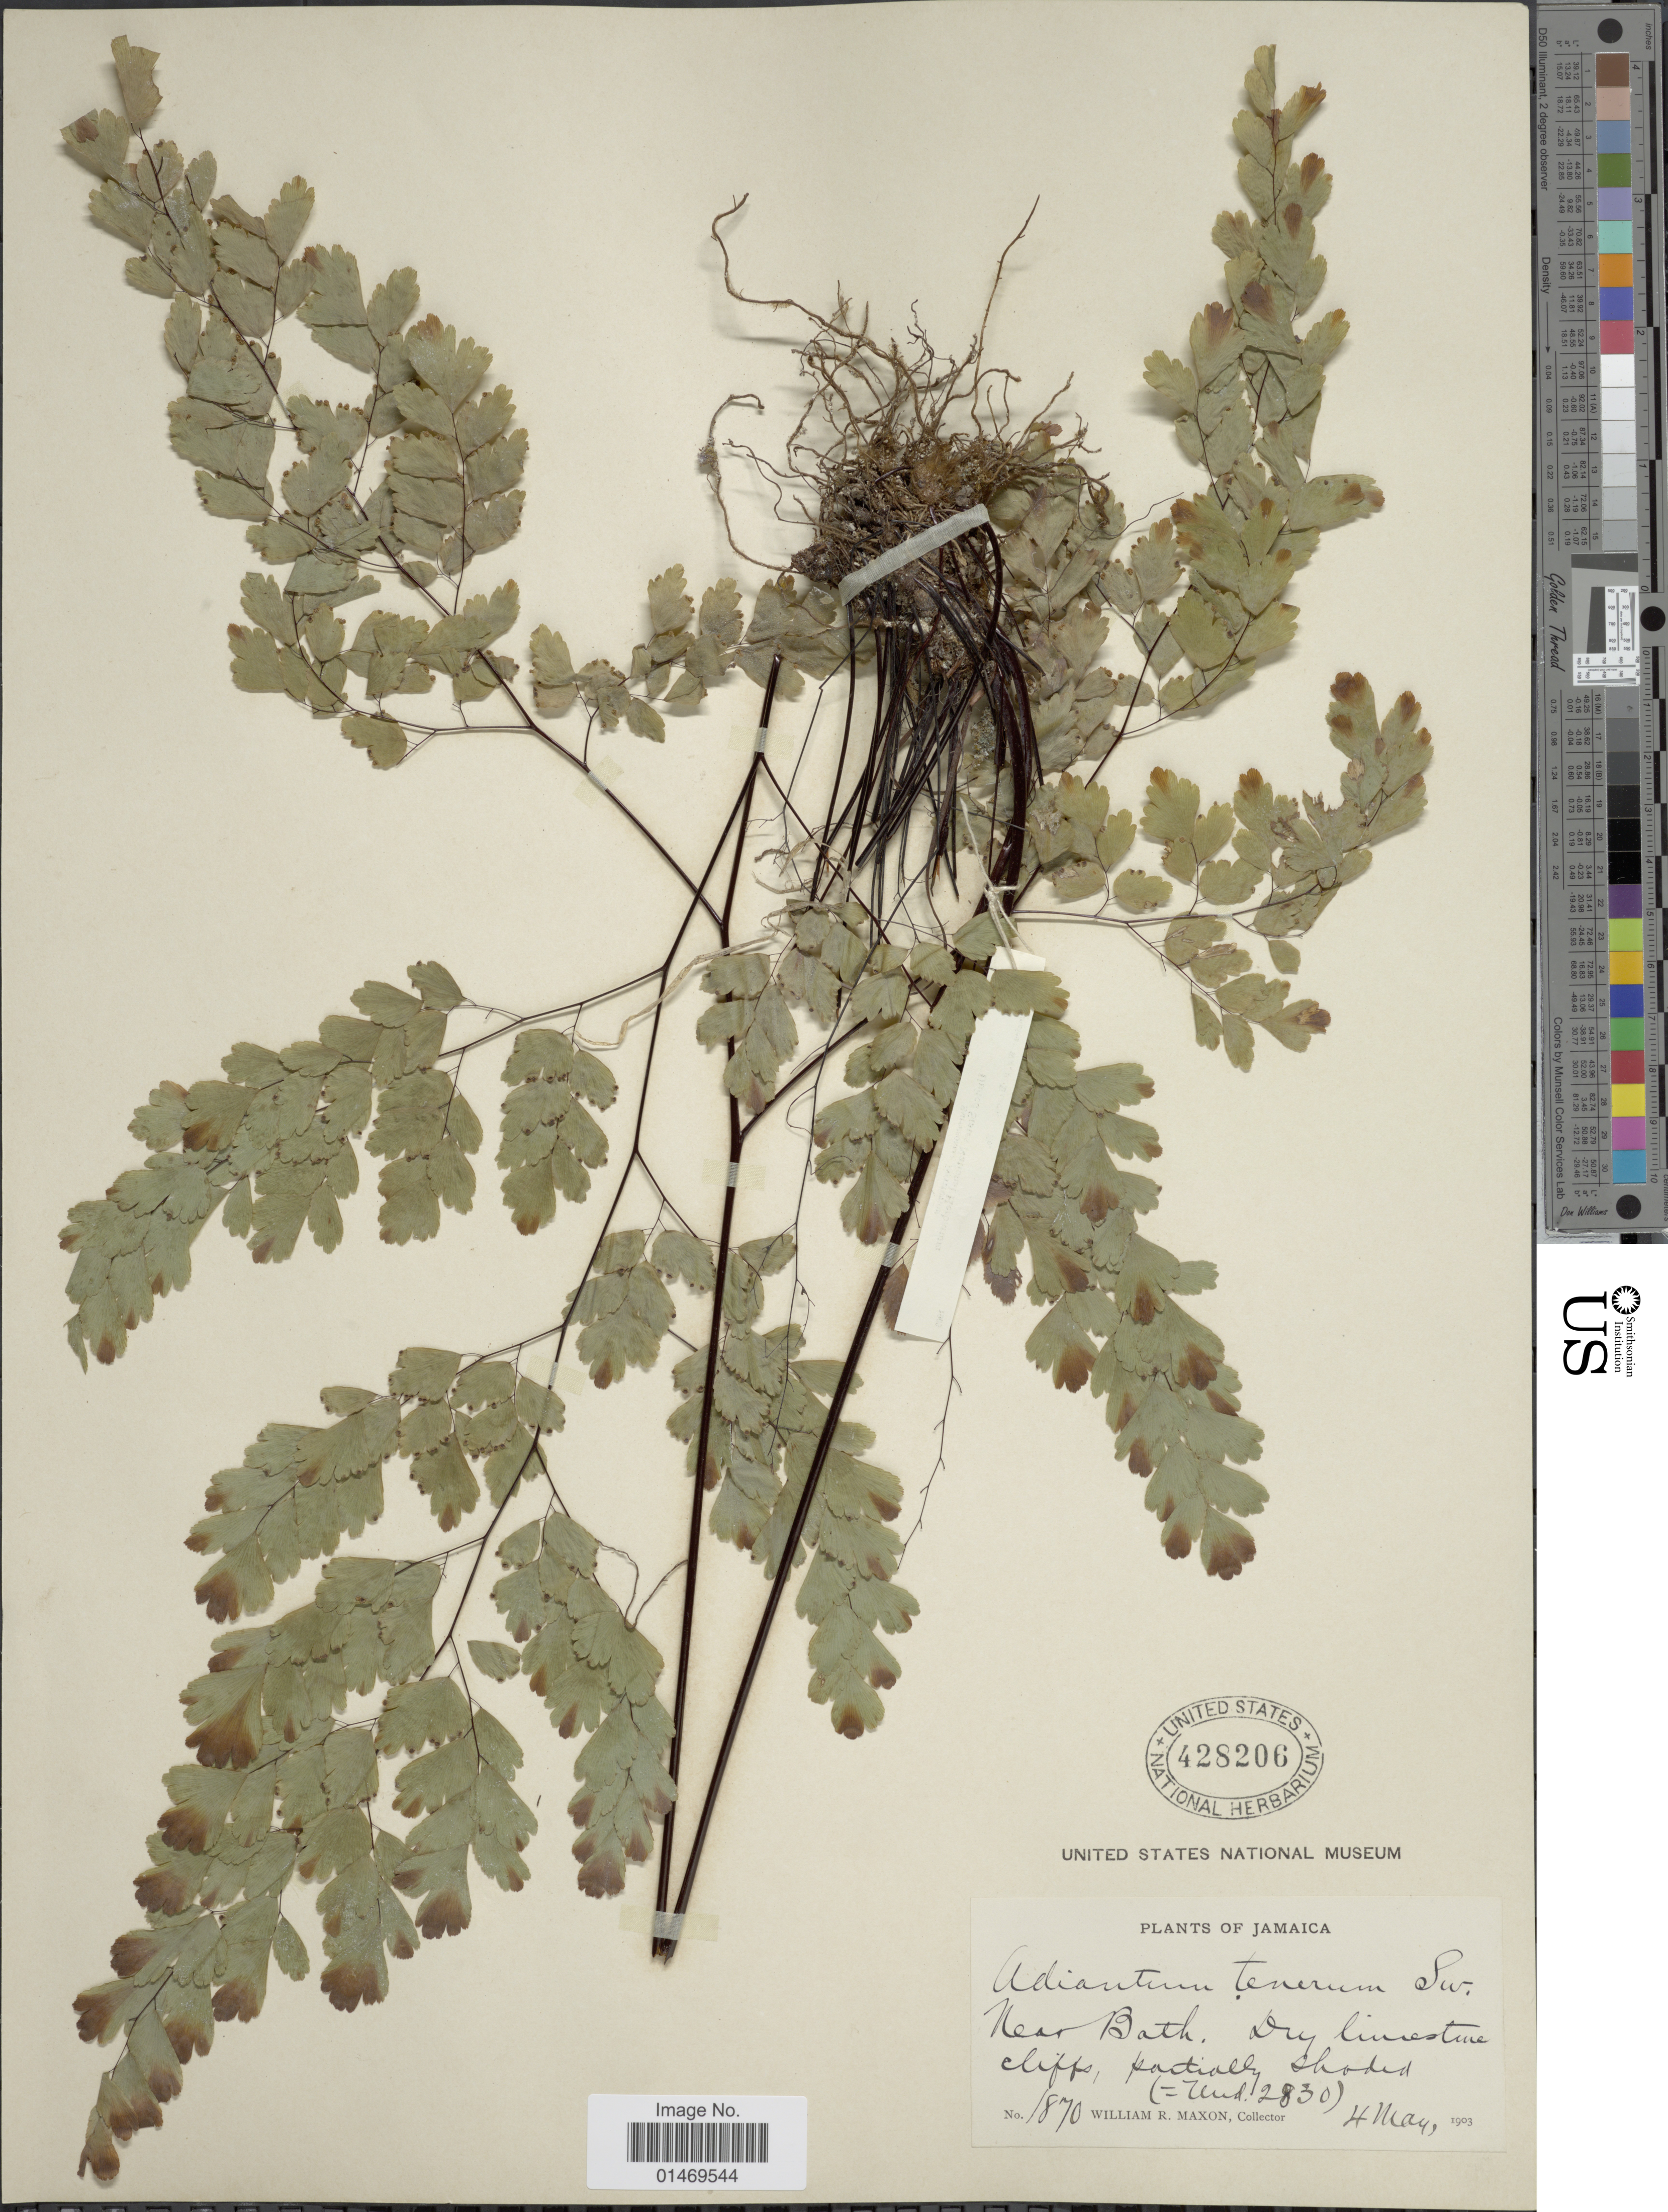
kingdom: Plantae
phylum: Tracheophyta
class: Polypodiopsida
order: Polypodiales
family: Pteridaceae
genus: Adiantum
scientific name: Adiantum tenerum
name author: Sw.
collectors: W. R. Maxon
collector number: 1870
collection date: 1903-05-04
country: Jamaica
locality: Neart Bath. Dry limestone cliffs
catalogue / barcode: US 428206